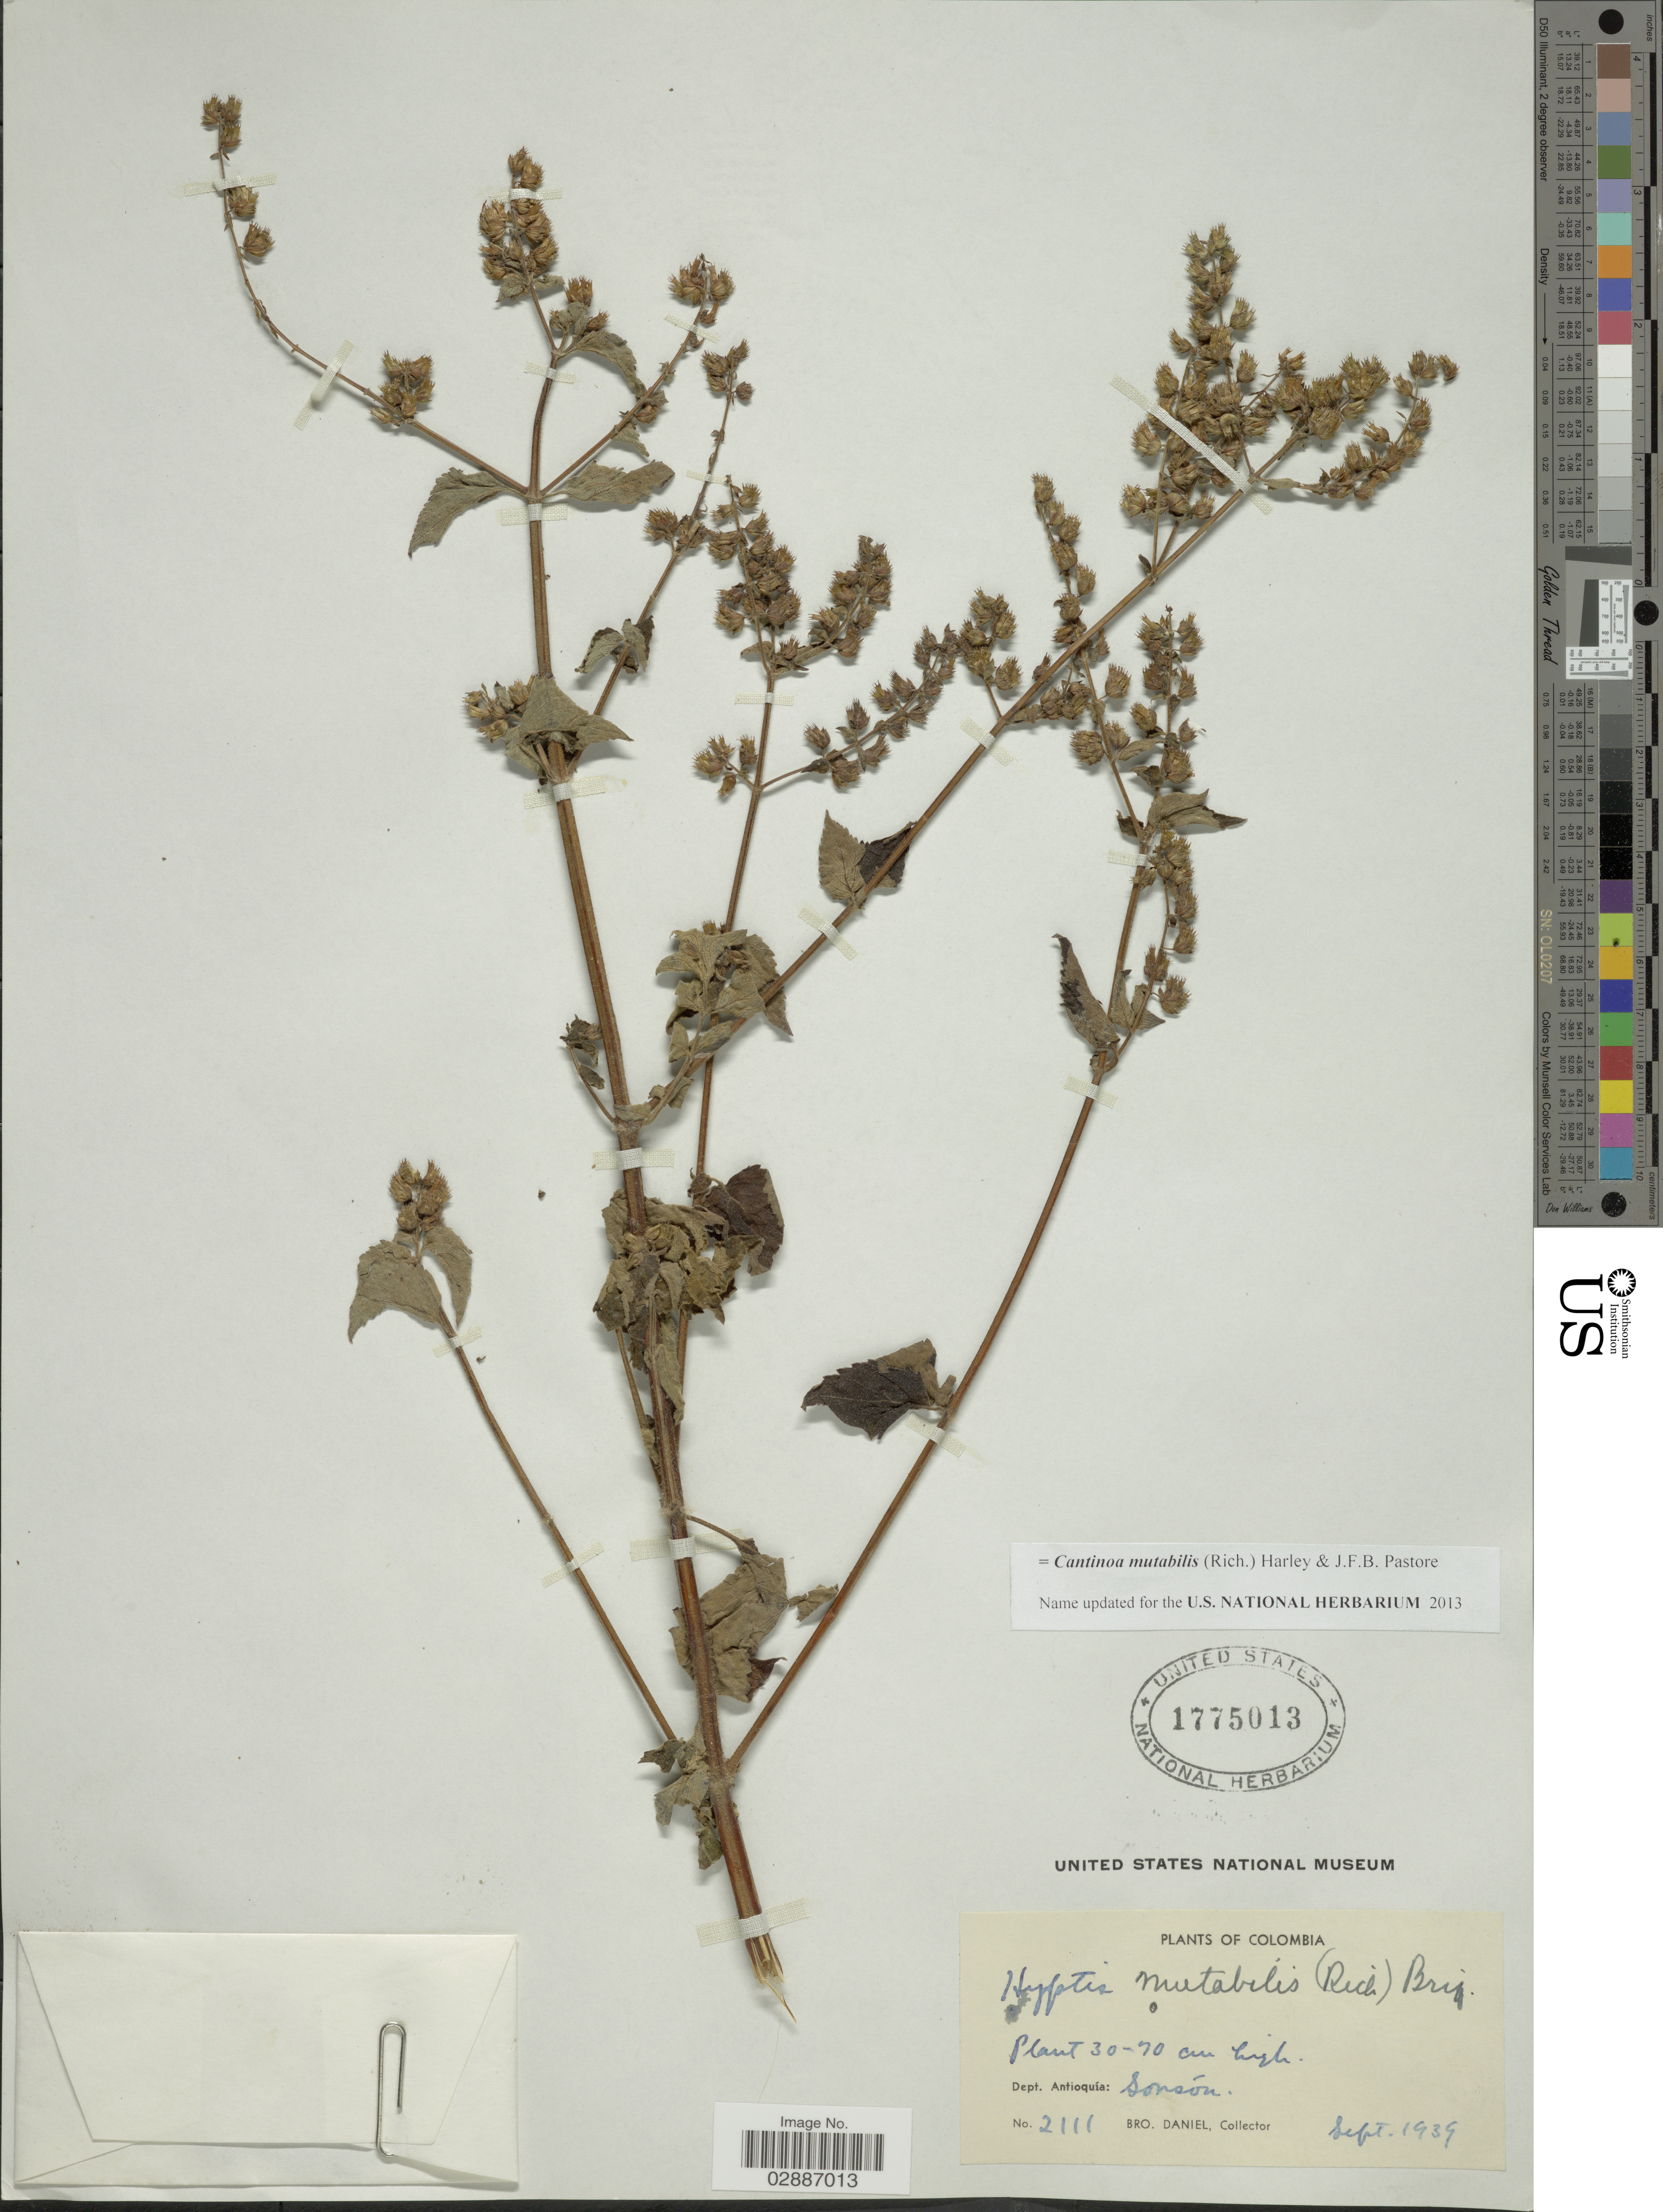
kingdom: Plantae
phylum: Tracheophyta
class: Magnoliopsida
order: Lamiales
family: Lamiaceae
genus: Cantinoa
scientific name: Cantinoa mutabilis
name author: (Epling) Harley & J.F.B. Pastore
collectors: Bro. Daniel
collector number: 2111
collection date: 1939-09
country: Colombia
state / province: Antioquia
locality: Dept. Antioquía: Sonsón.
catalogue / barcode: US 1775013